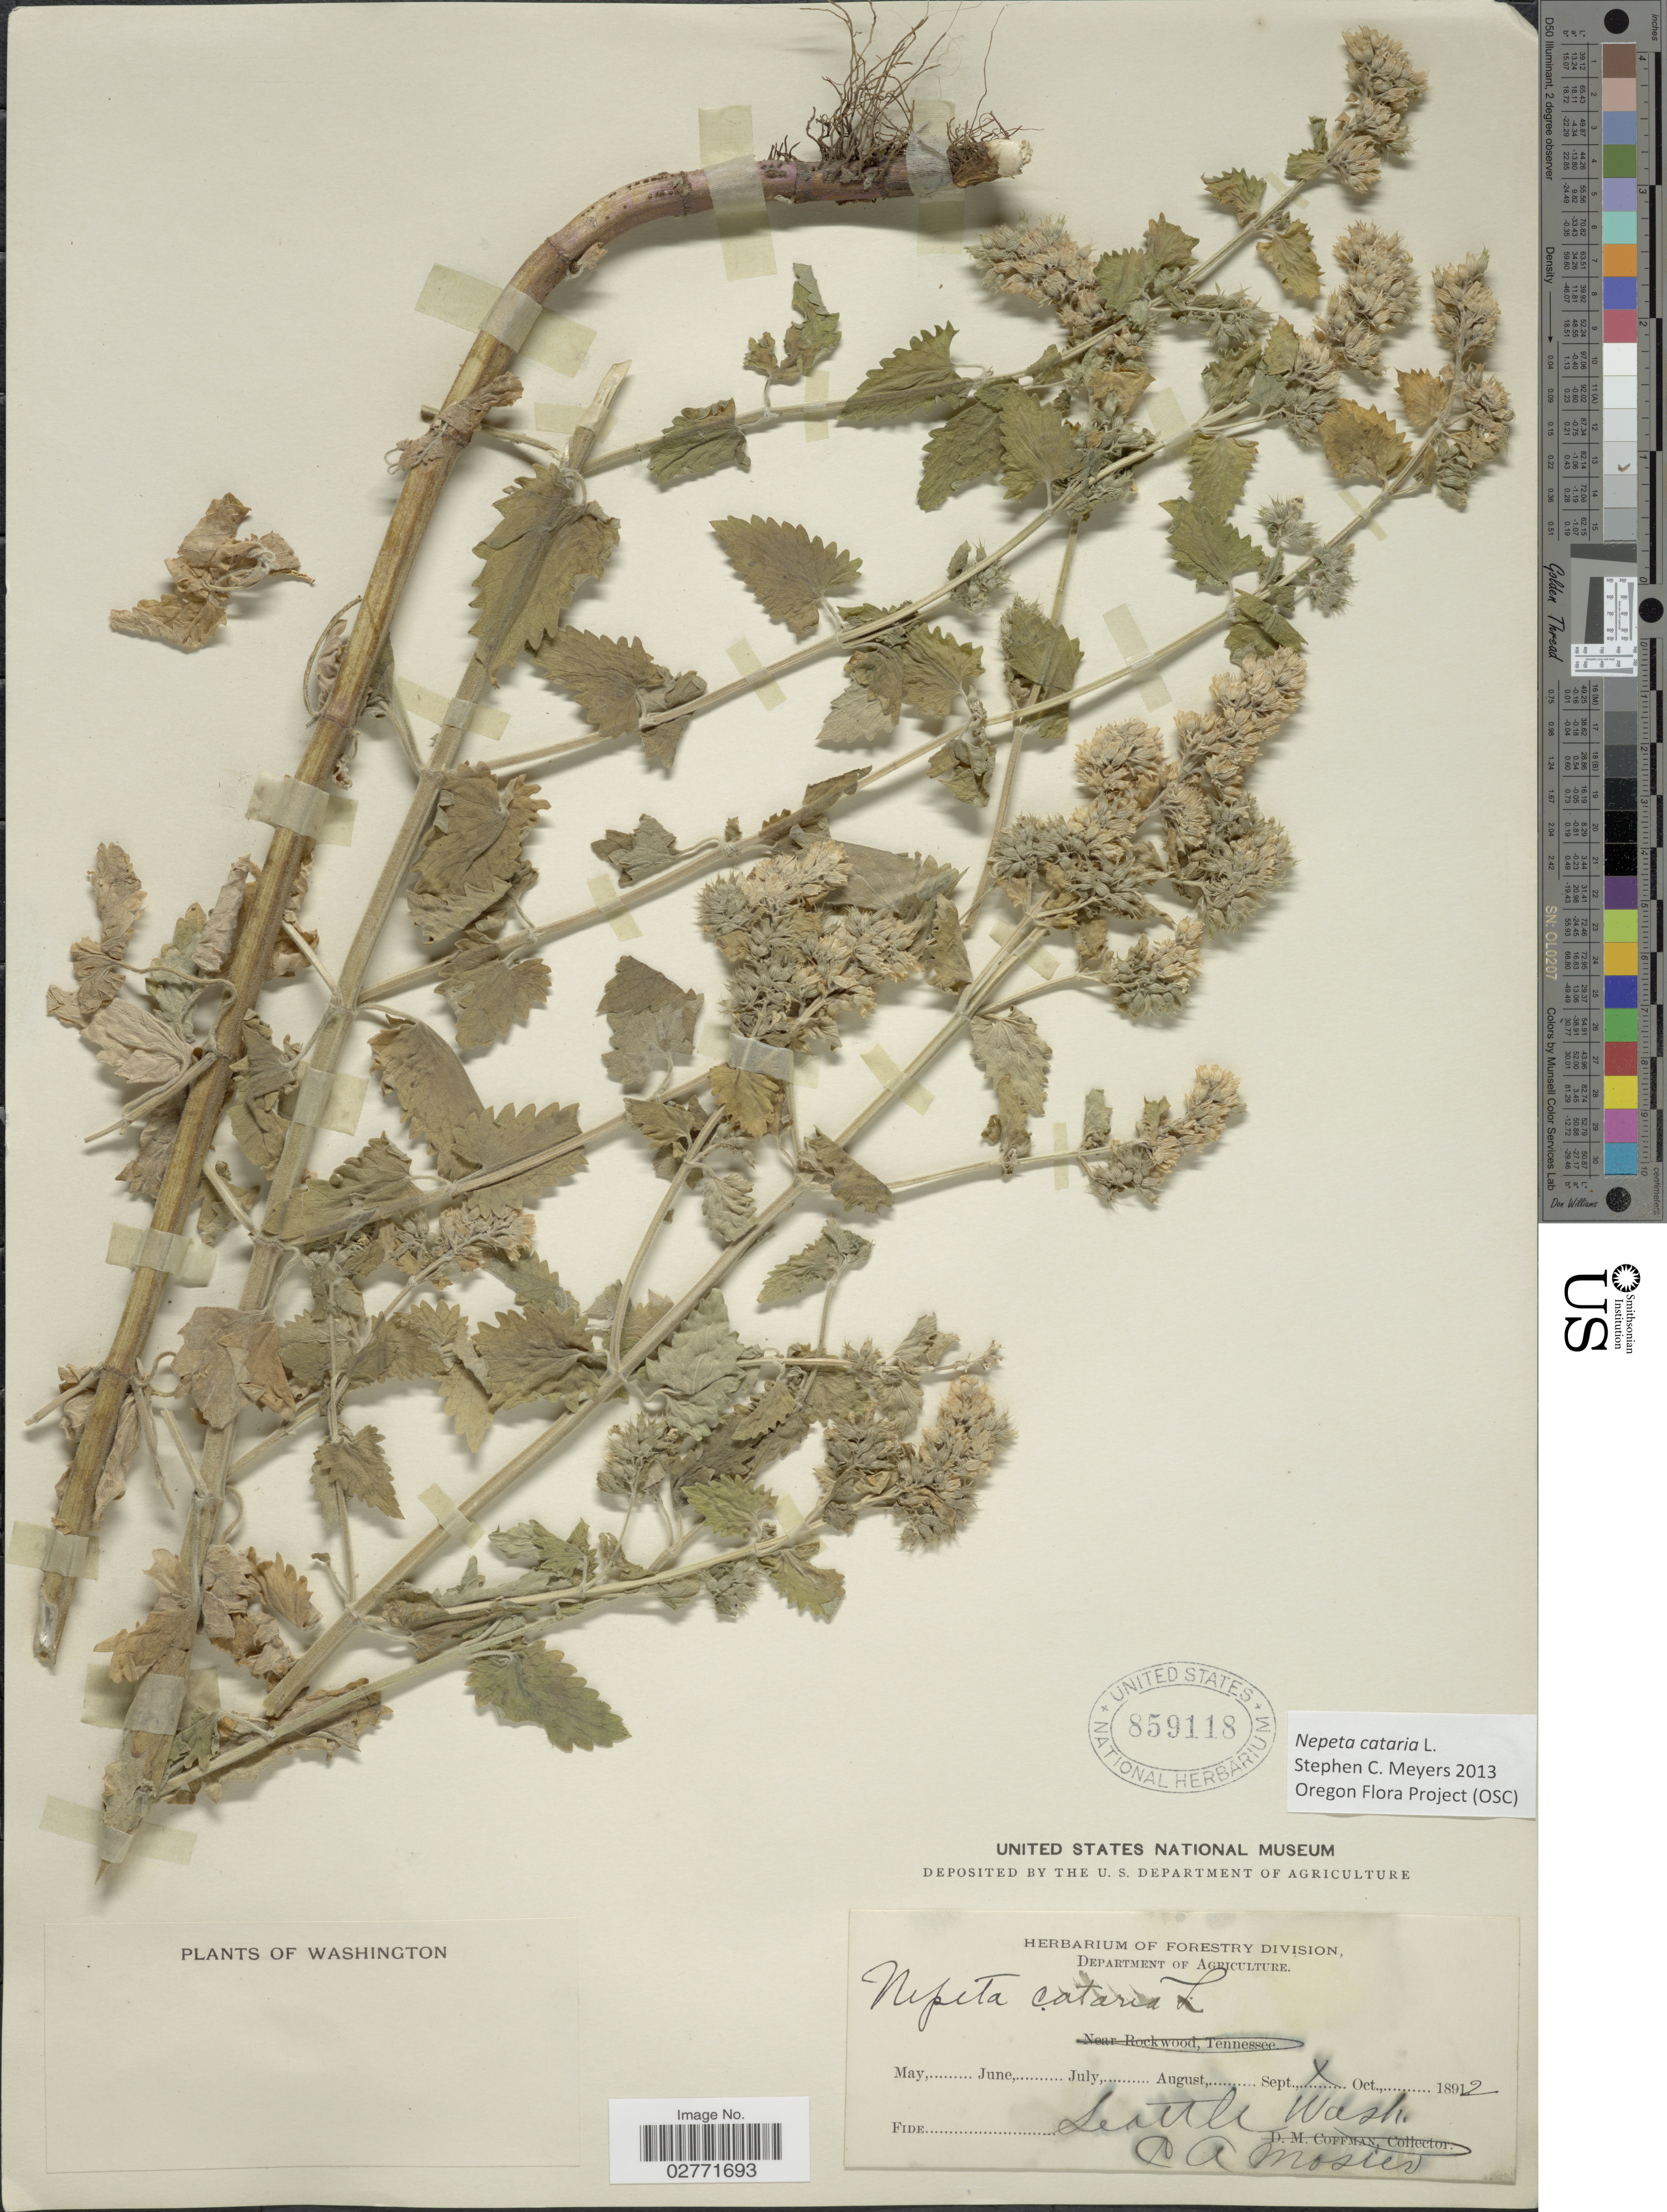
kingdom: Plantae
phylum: Tracheophyta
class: Magnoliopsida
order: Lamiales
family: Lamiaceae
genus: Nepeta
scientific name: Nepeta cataria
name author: L.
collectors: C. A. Mosier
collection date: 1892-09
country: United States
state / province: Washington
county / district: King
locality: Seattle.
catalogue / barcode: US 859118